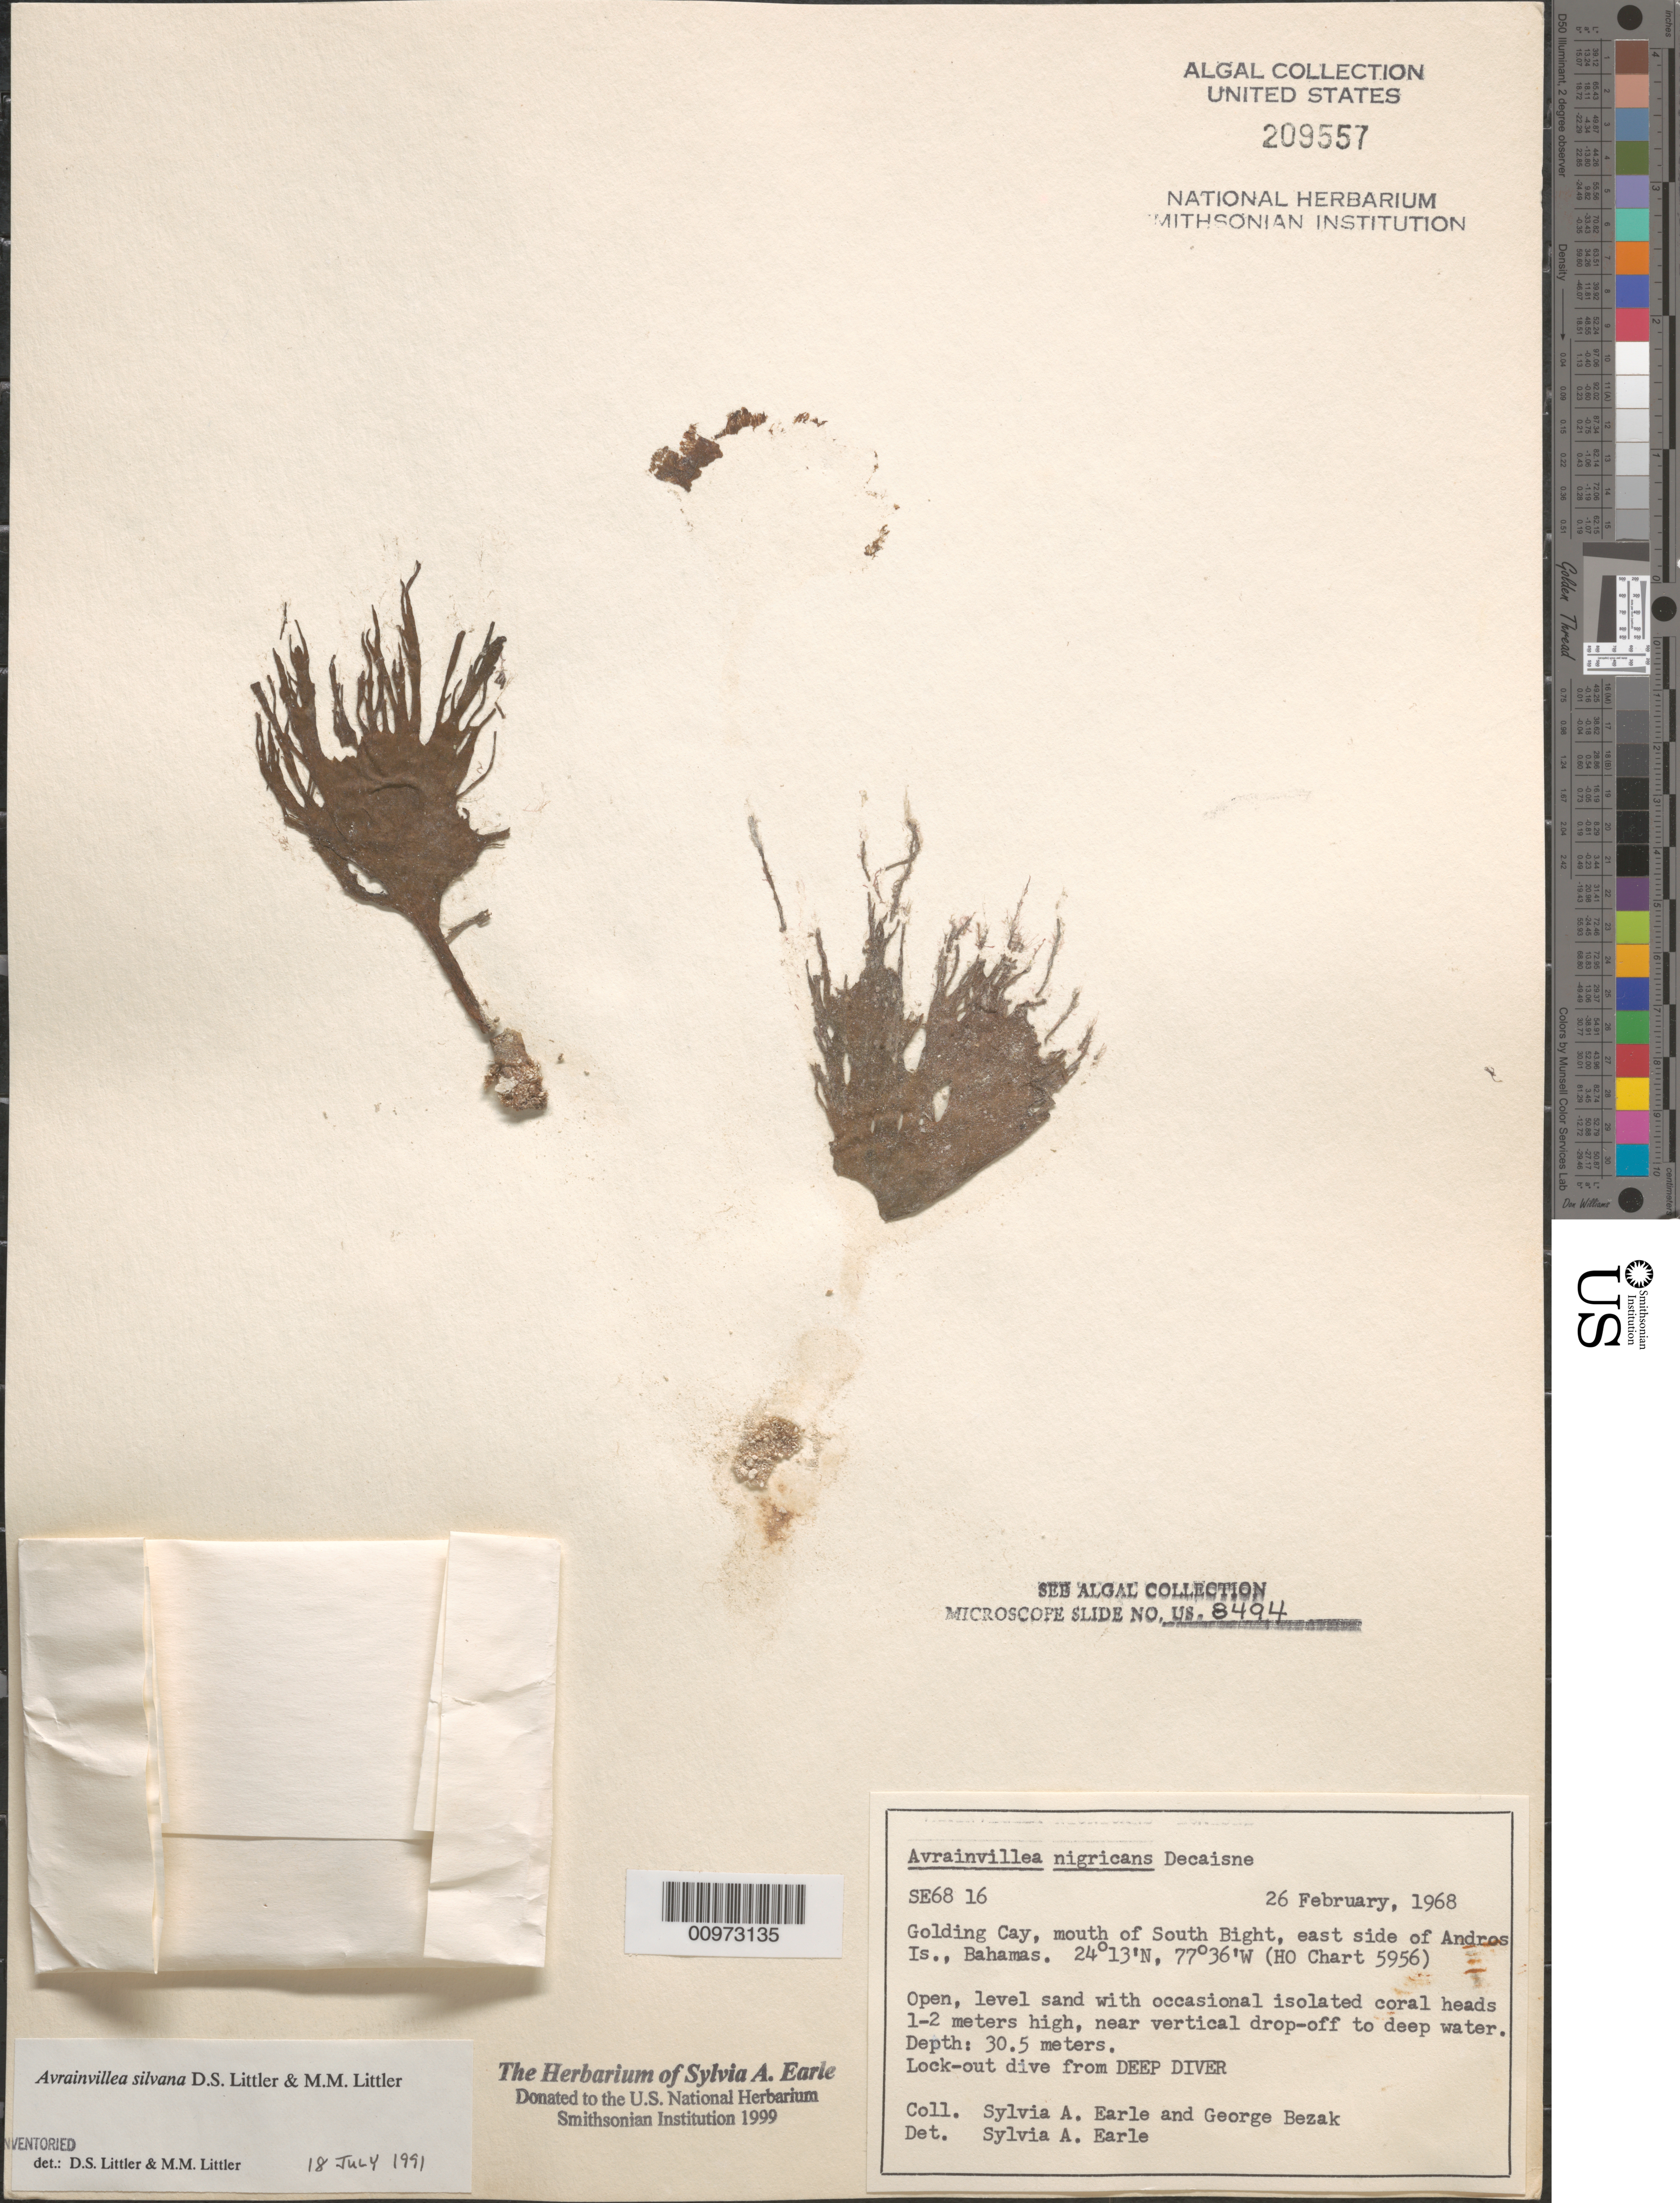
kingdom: Plantae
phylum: Chlorophyta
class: Ulvophyceae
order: Bryopsidales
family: Dichotomosiphonaceae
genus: Avrainvillea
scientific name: Avrainvillea silvana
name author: D.S. Littler & Littler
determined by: Littler, D. S.; Littler, M. M.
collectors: S. A. Earle & G. Bezak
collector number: SE 6816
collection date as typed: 26 Feb 1968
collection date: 1968-02-26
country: Bahamas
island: Golding Cay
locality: South Bight mouth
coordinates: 24 13' N, 77 36' W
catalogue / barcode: US 209557